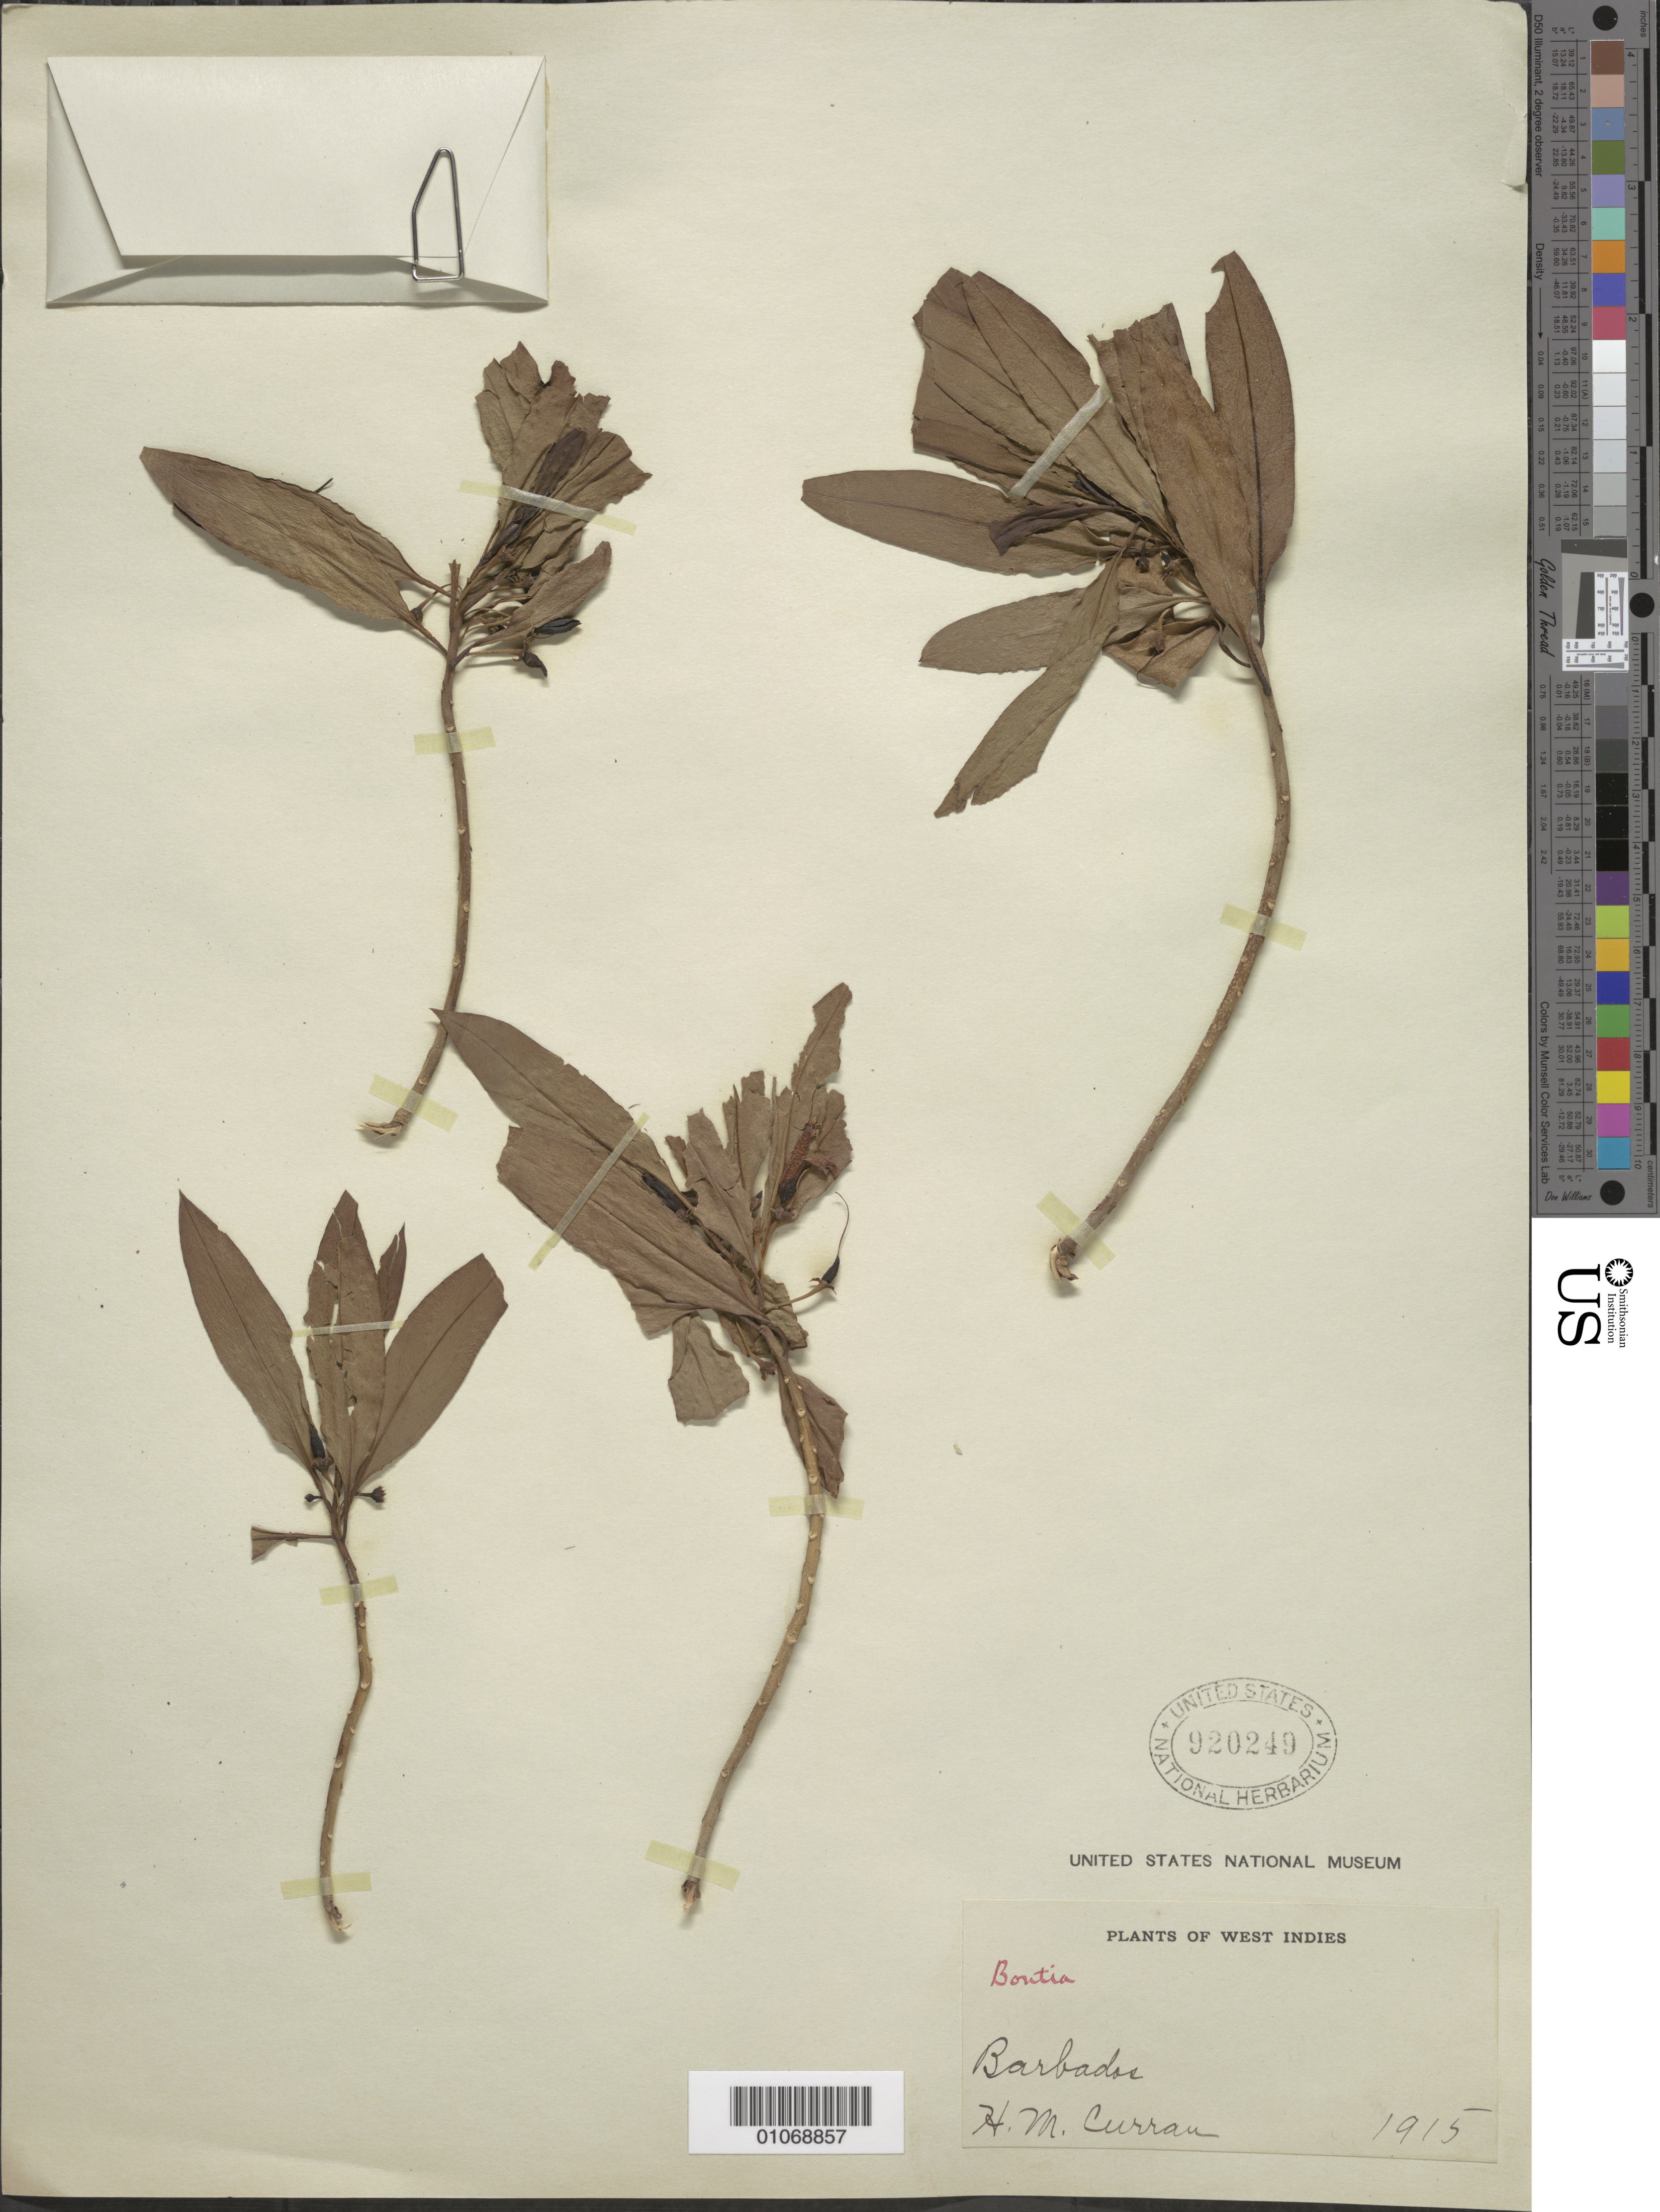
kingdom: Plantae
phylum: Tracheophyta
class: Magnoliopsida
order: Lamiales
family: Scrophulariaceae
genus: Bontia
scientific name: Bontia daphnoides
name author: L.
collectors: H. M. Curran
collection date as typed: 01 Jan 1915 to 31 Dec 1915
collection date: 1915-01-01/1915-12-31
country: Barbados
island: Barbados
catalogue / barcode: US 920249